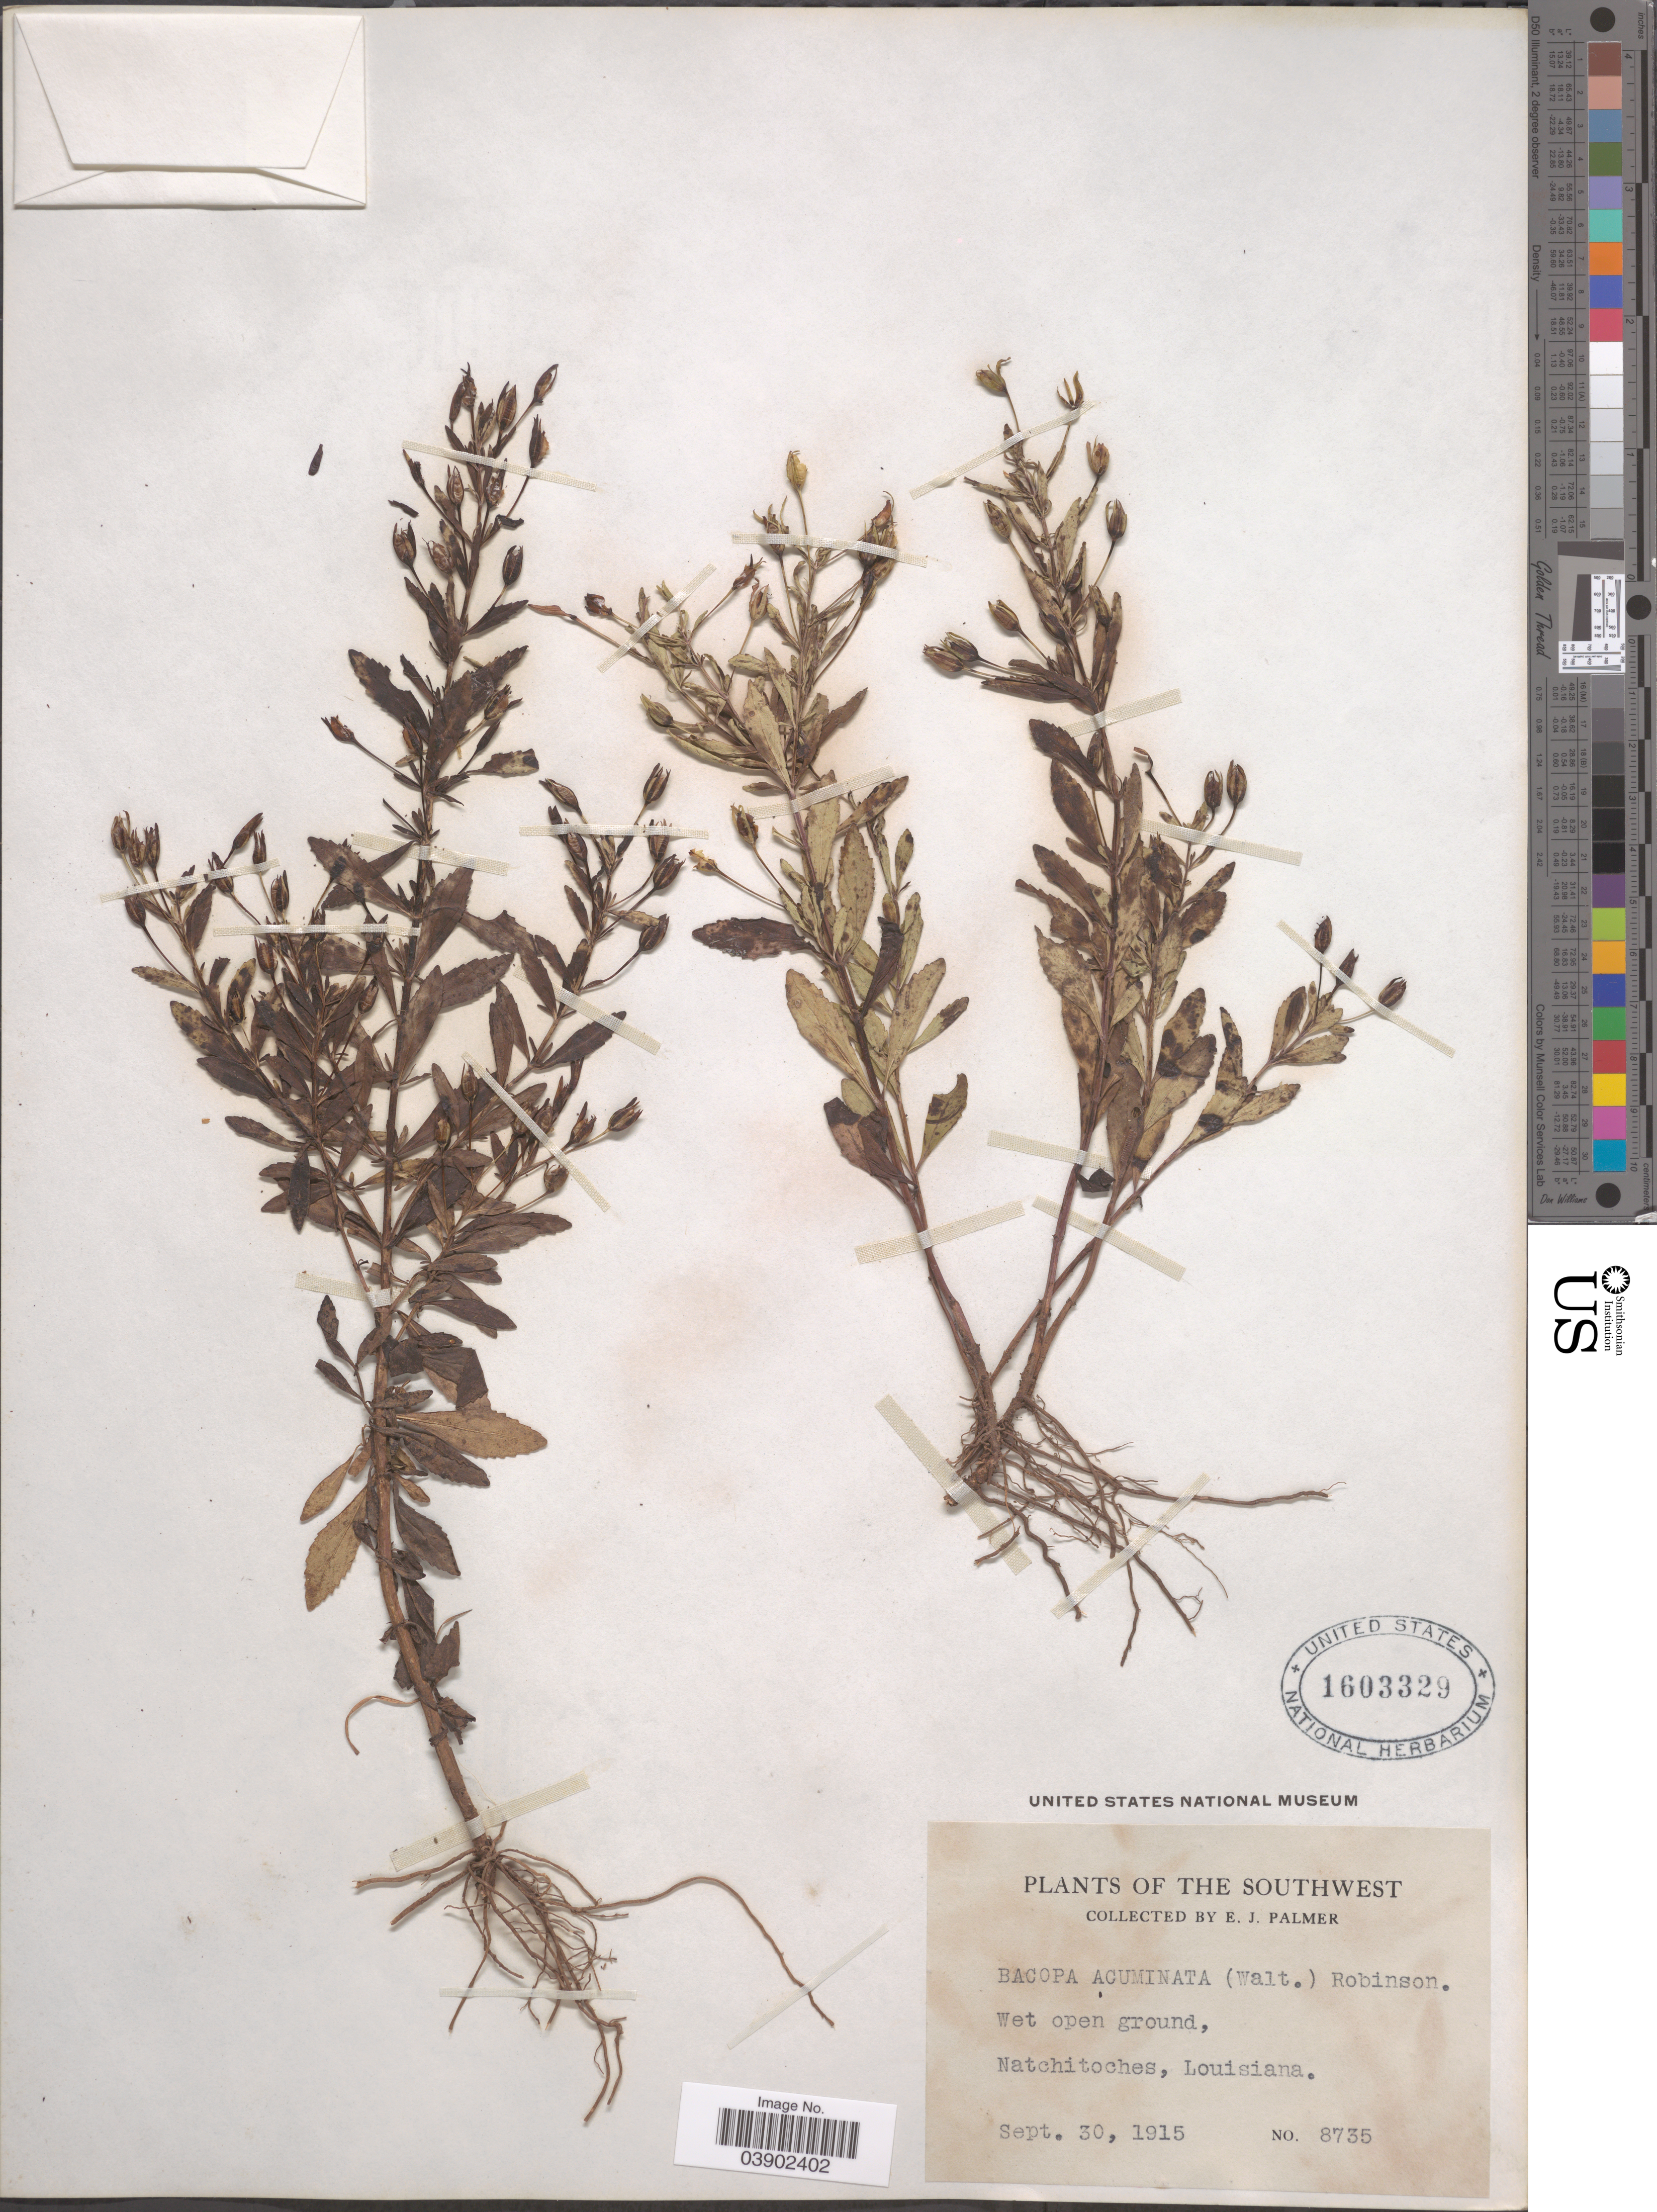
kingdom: Plantae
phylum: Tracheophyta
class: Magnoliopsida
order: Lamiales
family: Plantaginaceae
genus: Mecardonia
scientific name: Mecardonia vandellioides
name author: (Kunth) Pennell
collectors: E. J. Palmer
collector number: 8735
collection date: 1915-09-30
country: United States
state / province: Louisiana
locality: The Southwest. Wet open ground, Natchitoches.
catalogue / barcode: US 1603329